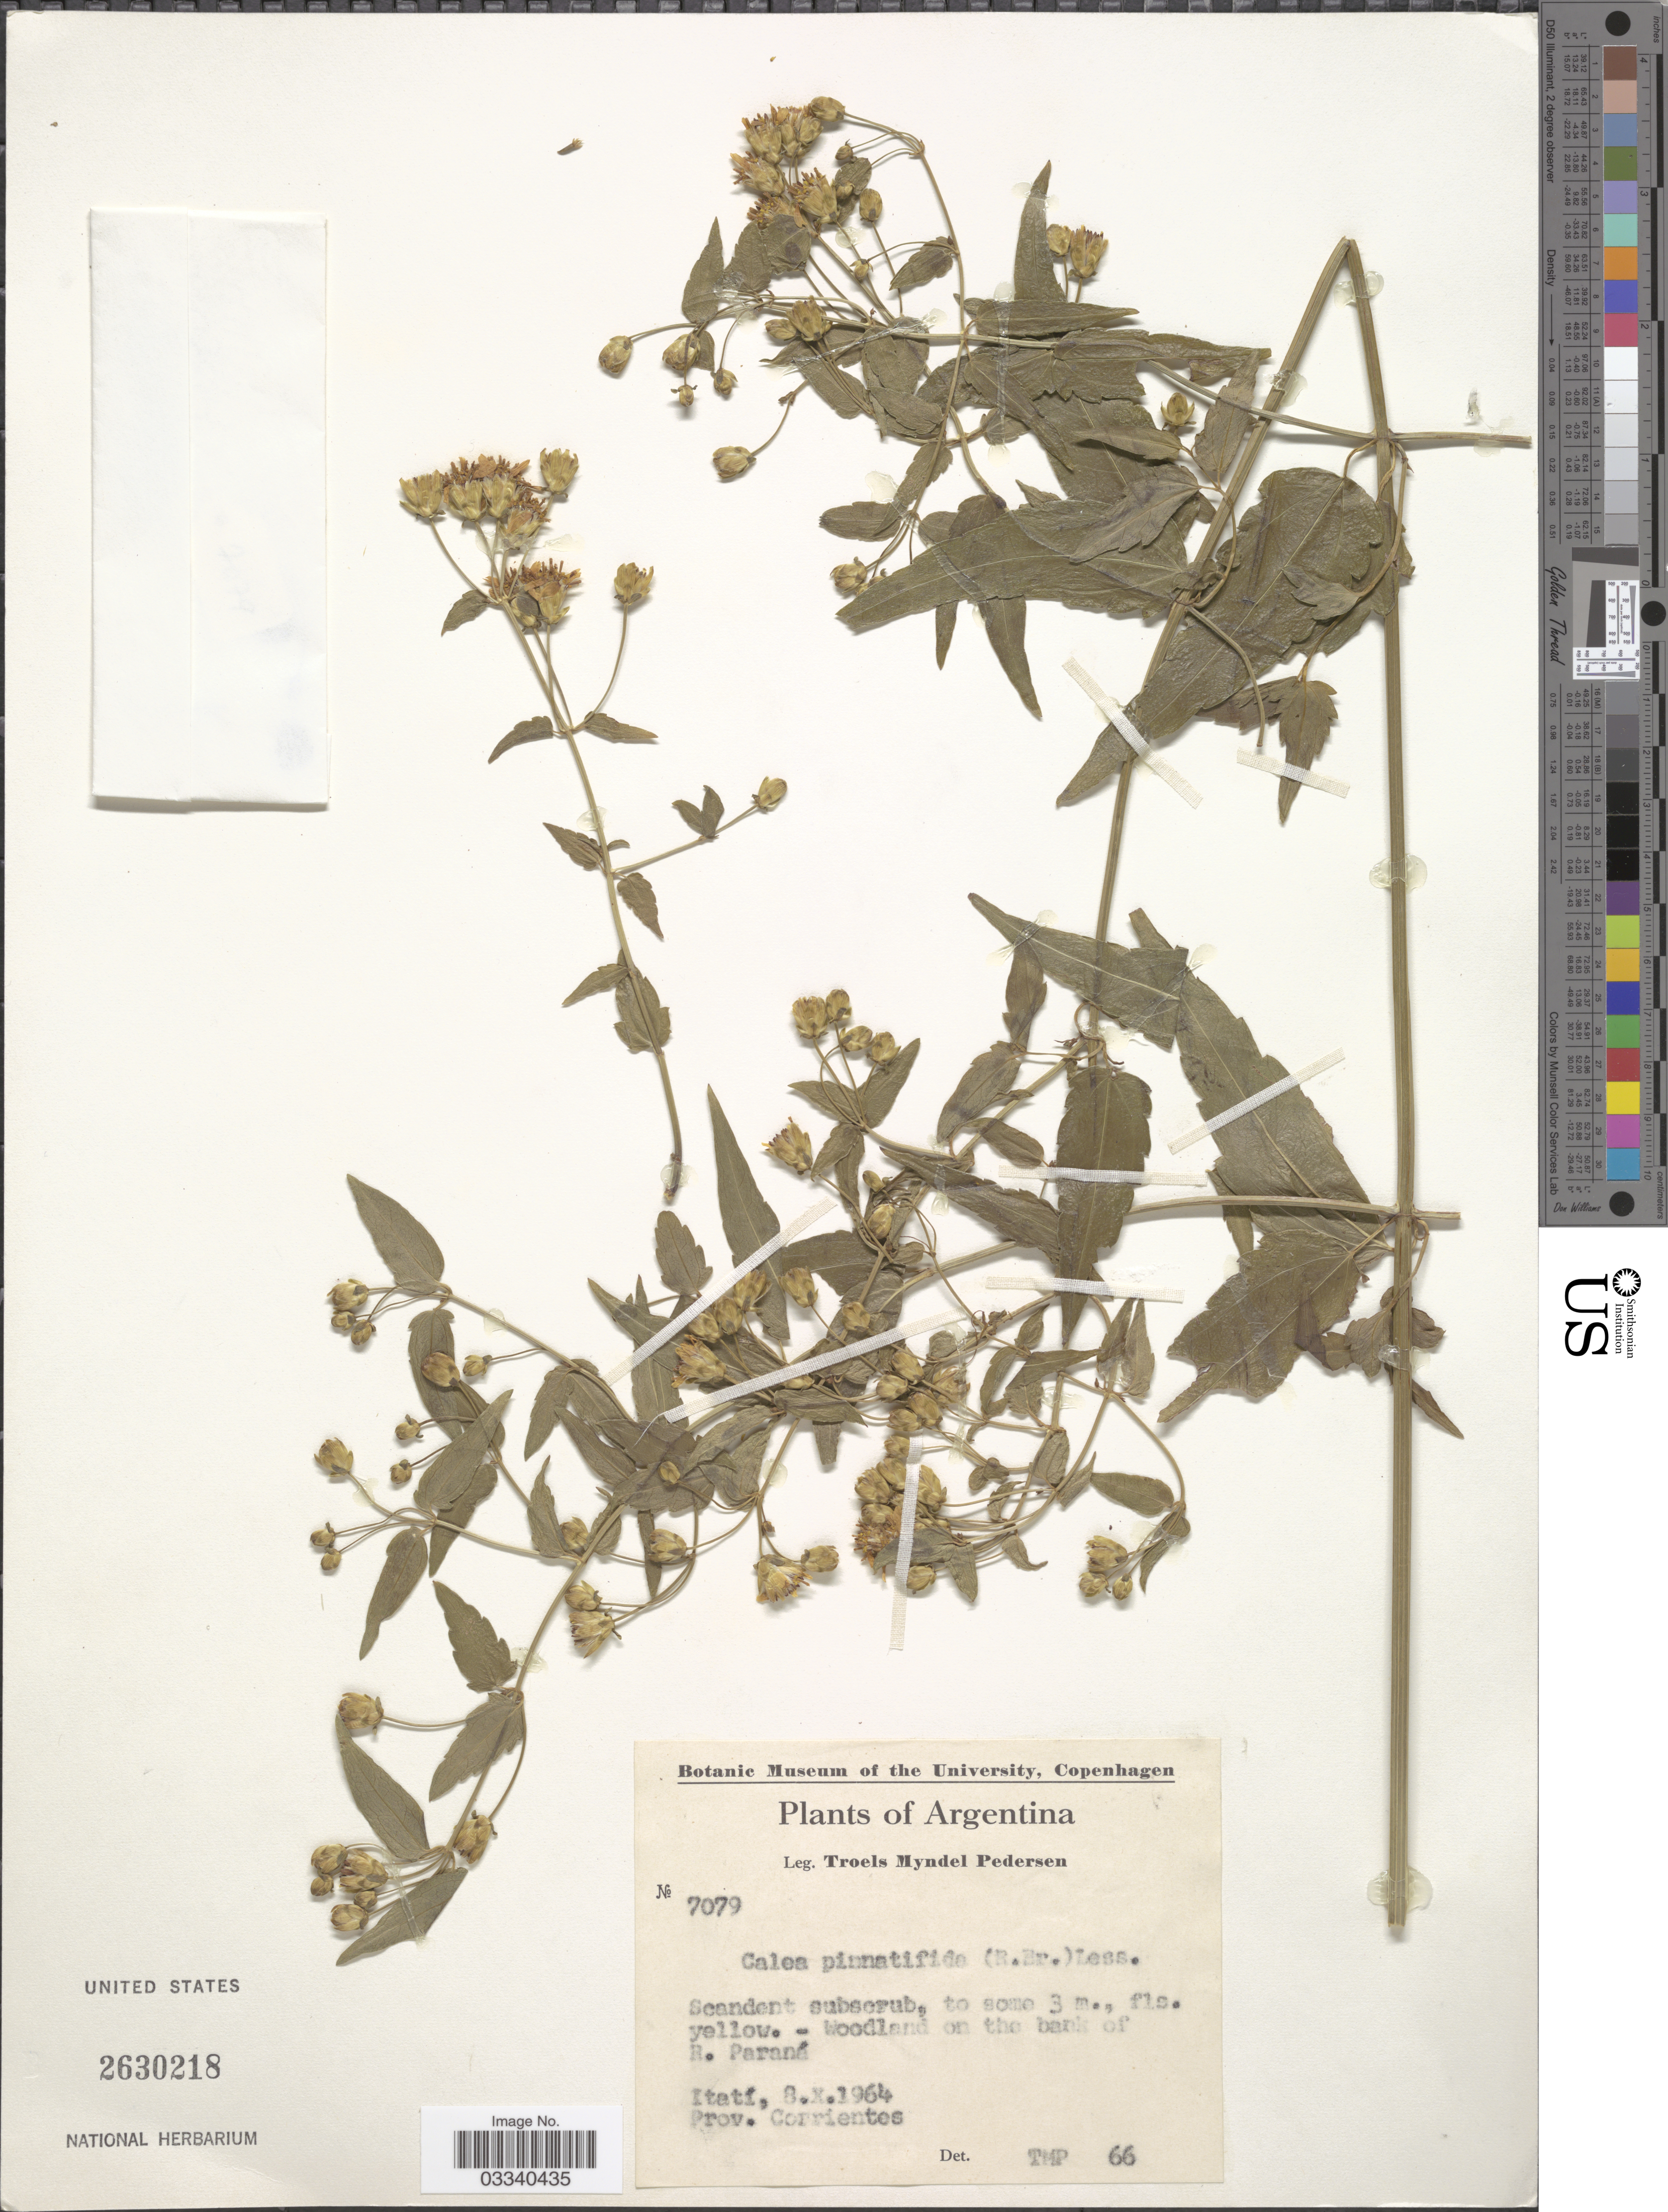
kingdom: Plantae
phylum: Tracheophyta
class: Magnoliopsida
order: Asterales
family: Asteraceae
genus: Calea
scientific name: Calea pinnatifida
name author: Banks ex Steud.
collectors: T. Pederson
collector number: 7079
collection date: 1964-10-08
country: Argentina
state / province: Corrientes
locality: Woodland on the bank of R. Paraná.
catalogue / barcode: US 2630218